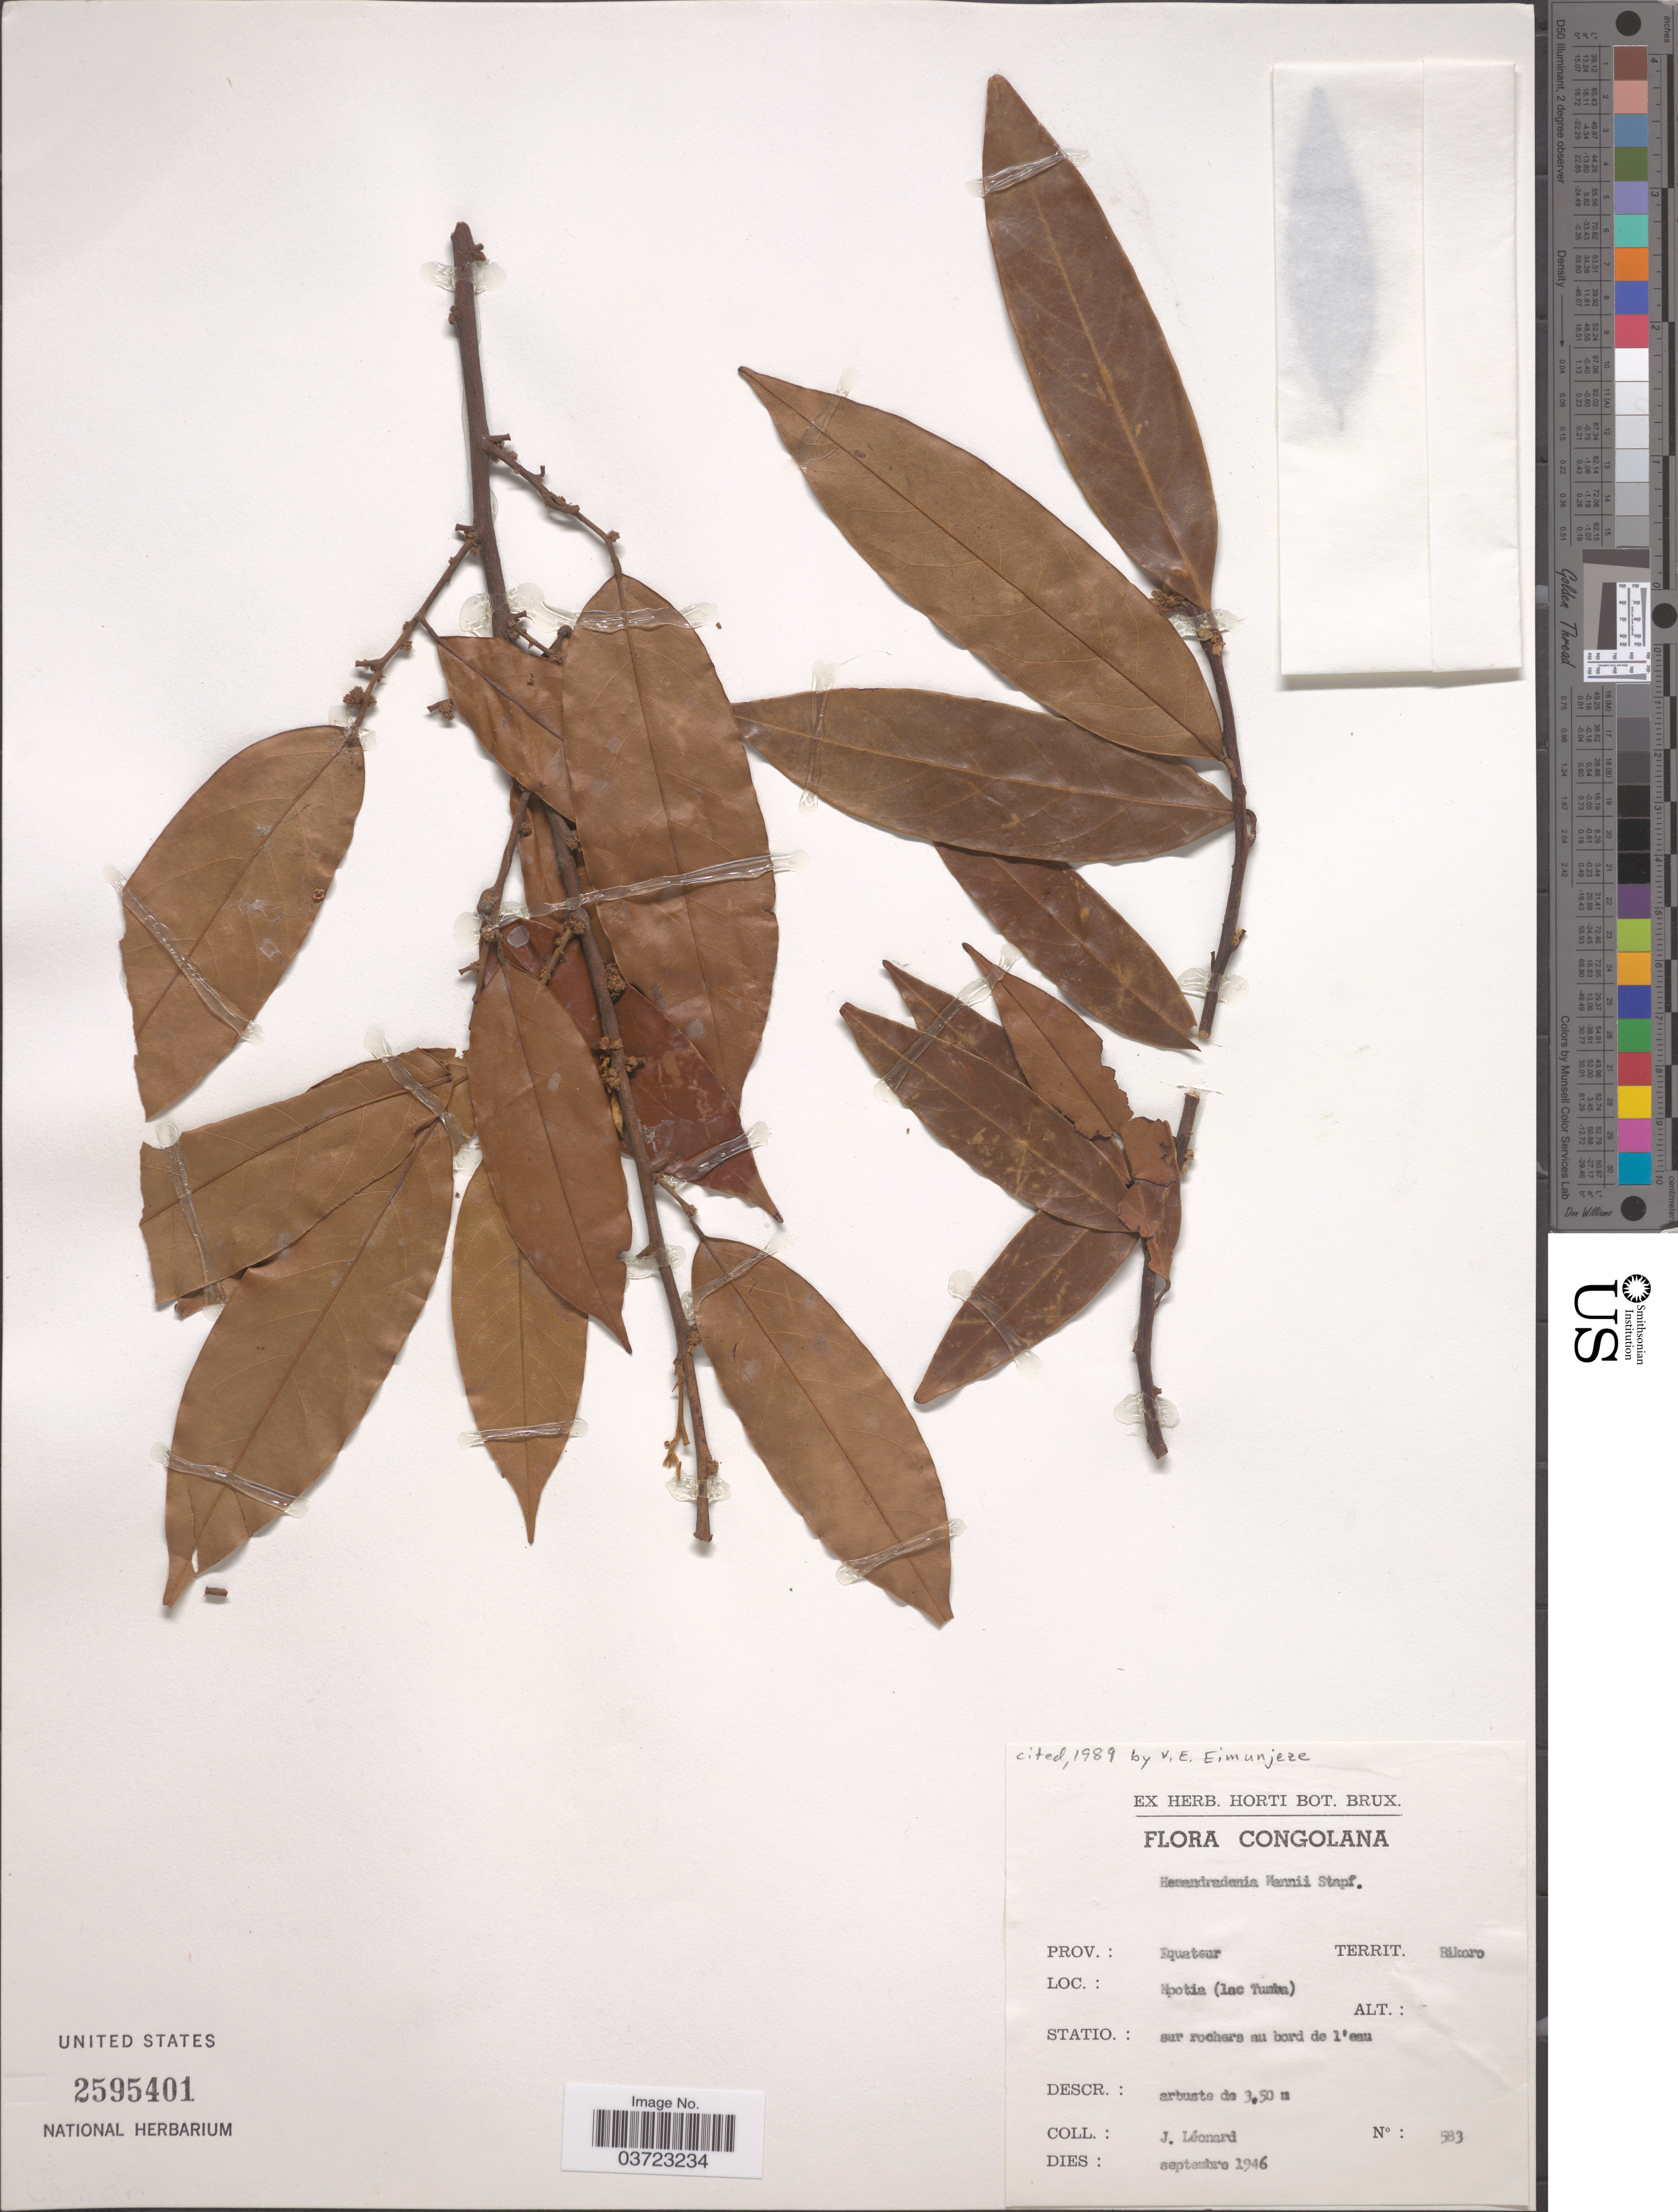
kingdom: Plantae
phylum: Tracheophyta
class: Magnoliopsida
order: Oxalidales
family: Connaraceae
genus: Hemandradenia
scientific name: Hemandradenia mannii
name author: Stapf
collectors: J. Leonard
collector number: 583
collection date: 1946-09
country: Congo, Democratic Republic of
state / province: Equateur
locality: Territ.: Bikoro, Mpotia (lac Tumba).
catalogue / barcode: US 2595401